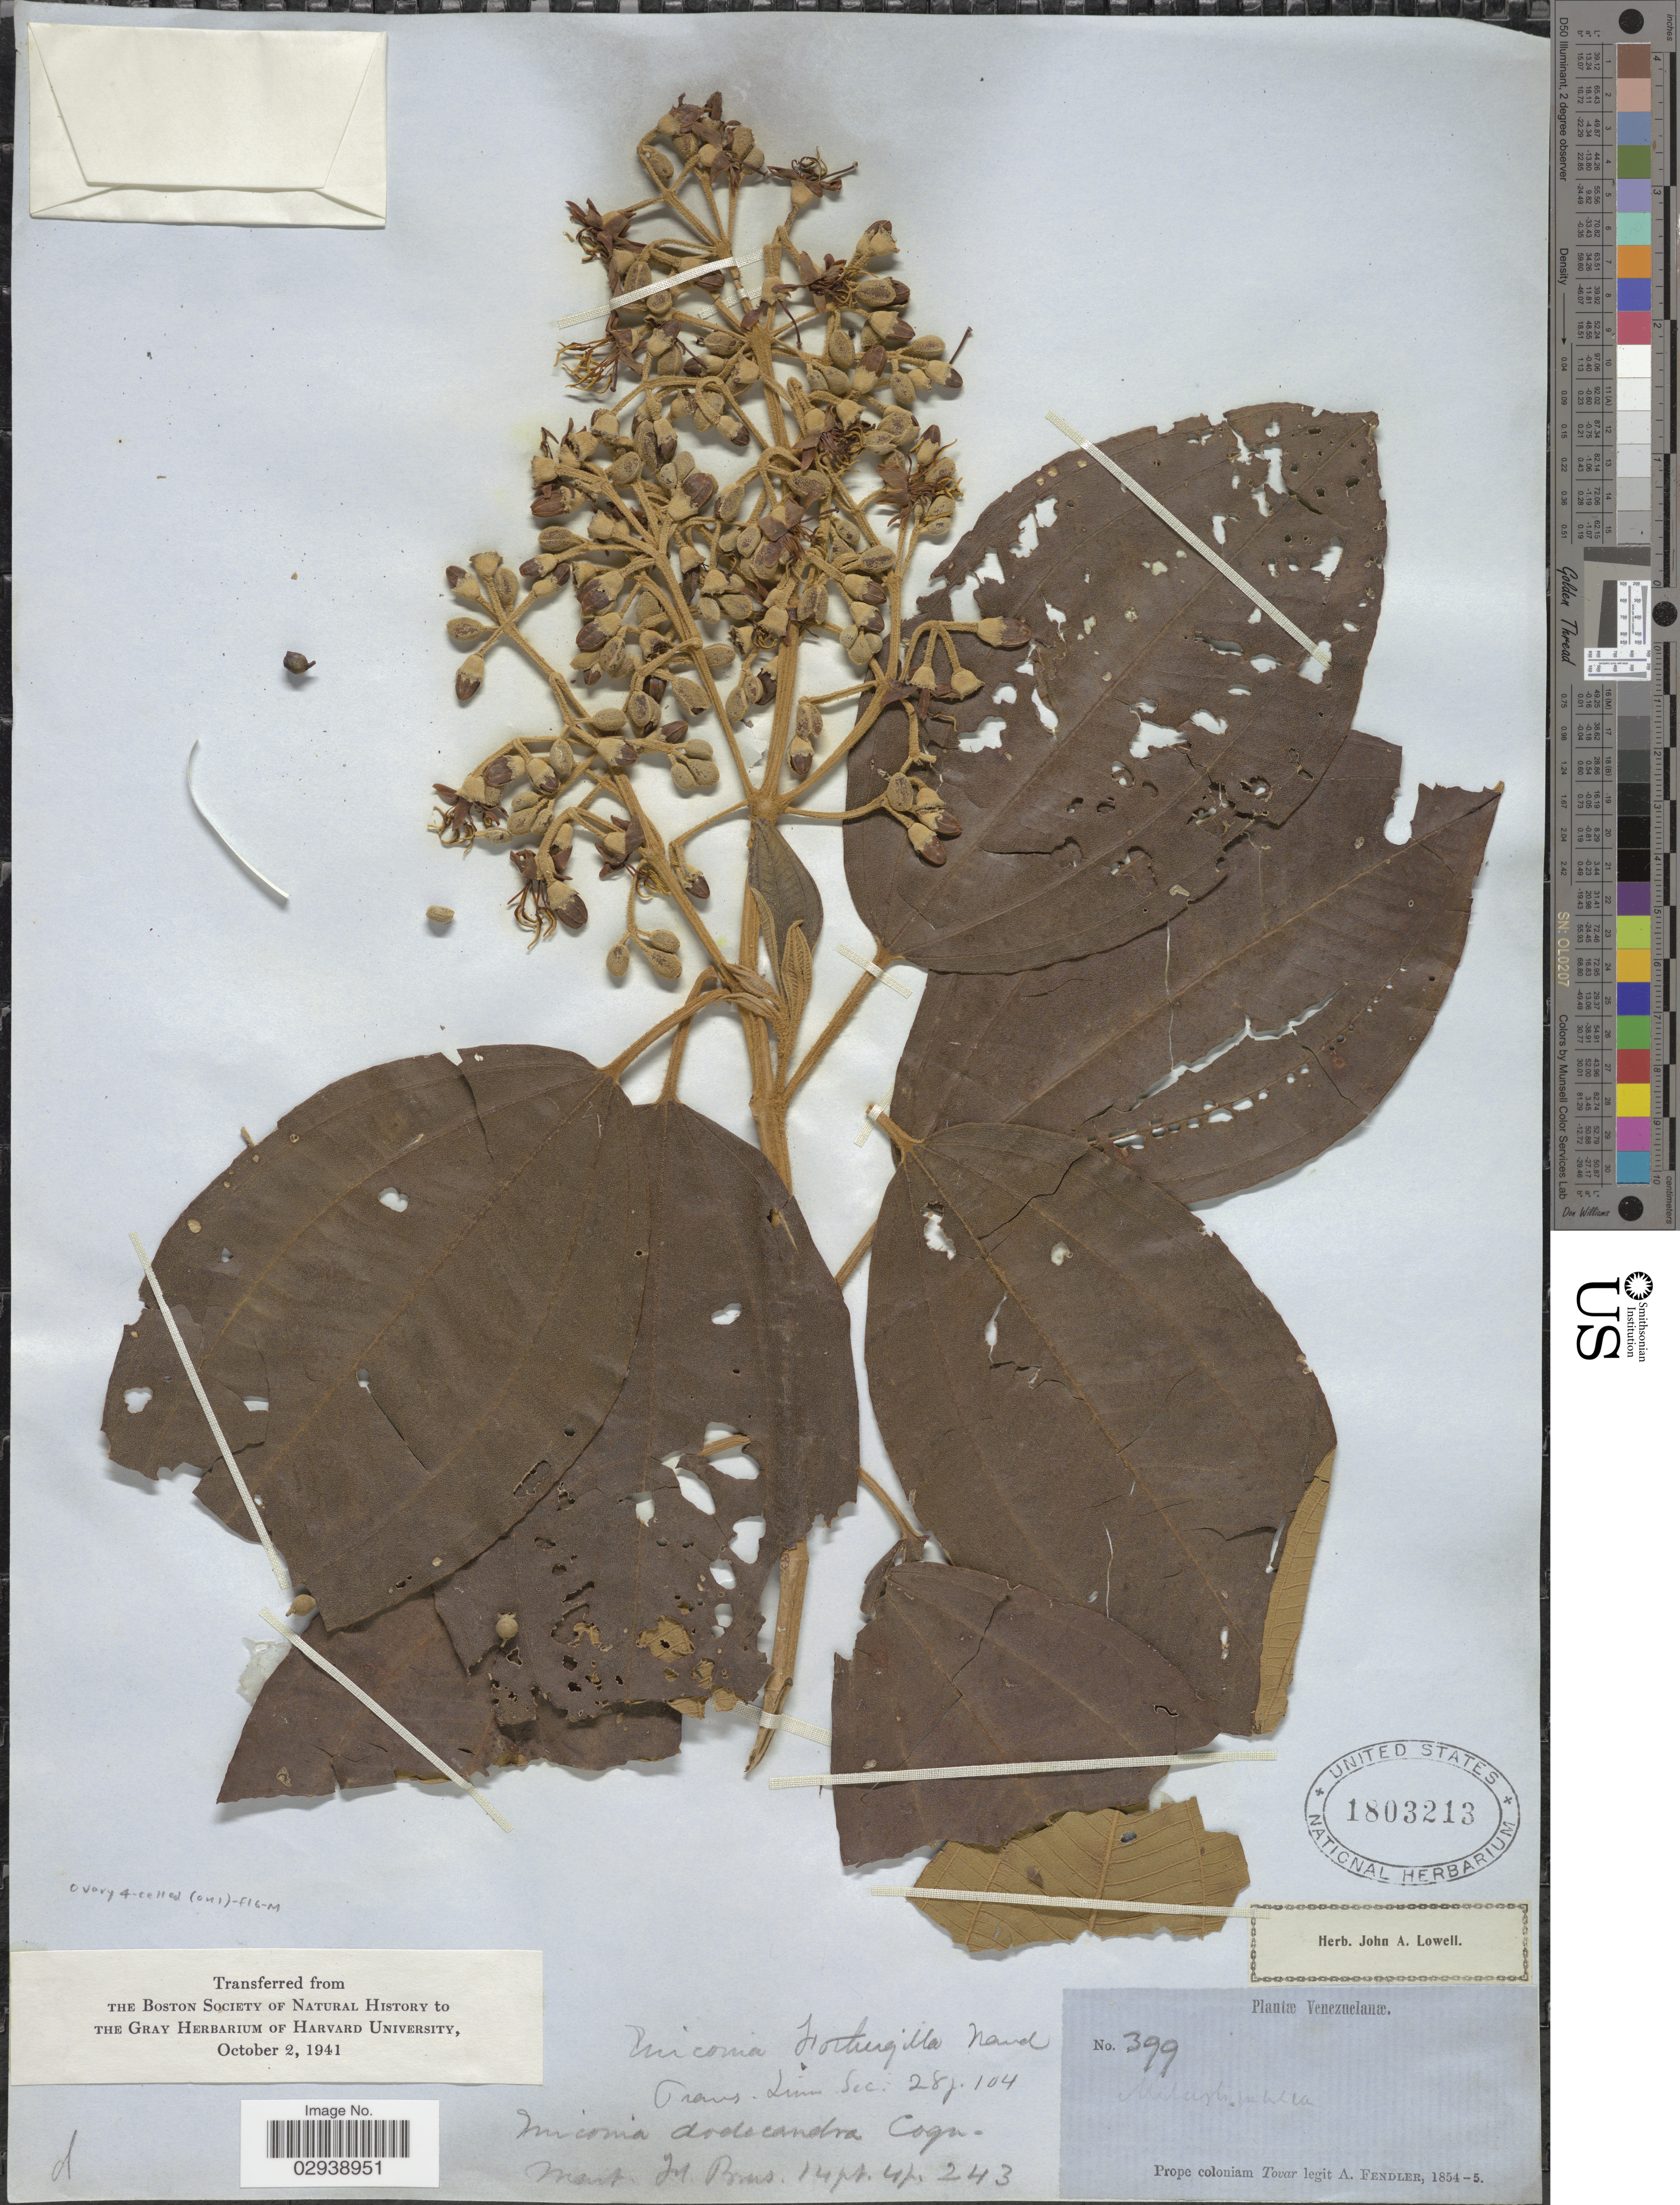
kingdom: Plantae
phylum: Tracheophyta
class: Magnoliopsida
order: Myrtales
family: Melastomataceae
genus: Miconia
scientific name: Miconia dodecandra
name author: Cogn.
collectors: A. Fendler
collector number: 399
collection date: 1854/1855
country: Venezuela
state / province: Aragua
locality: Prope coloniam Tovar.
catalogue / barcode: US 1803213